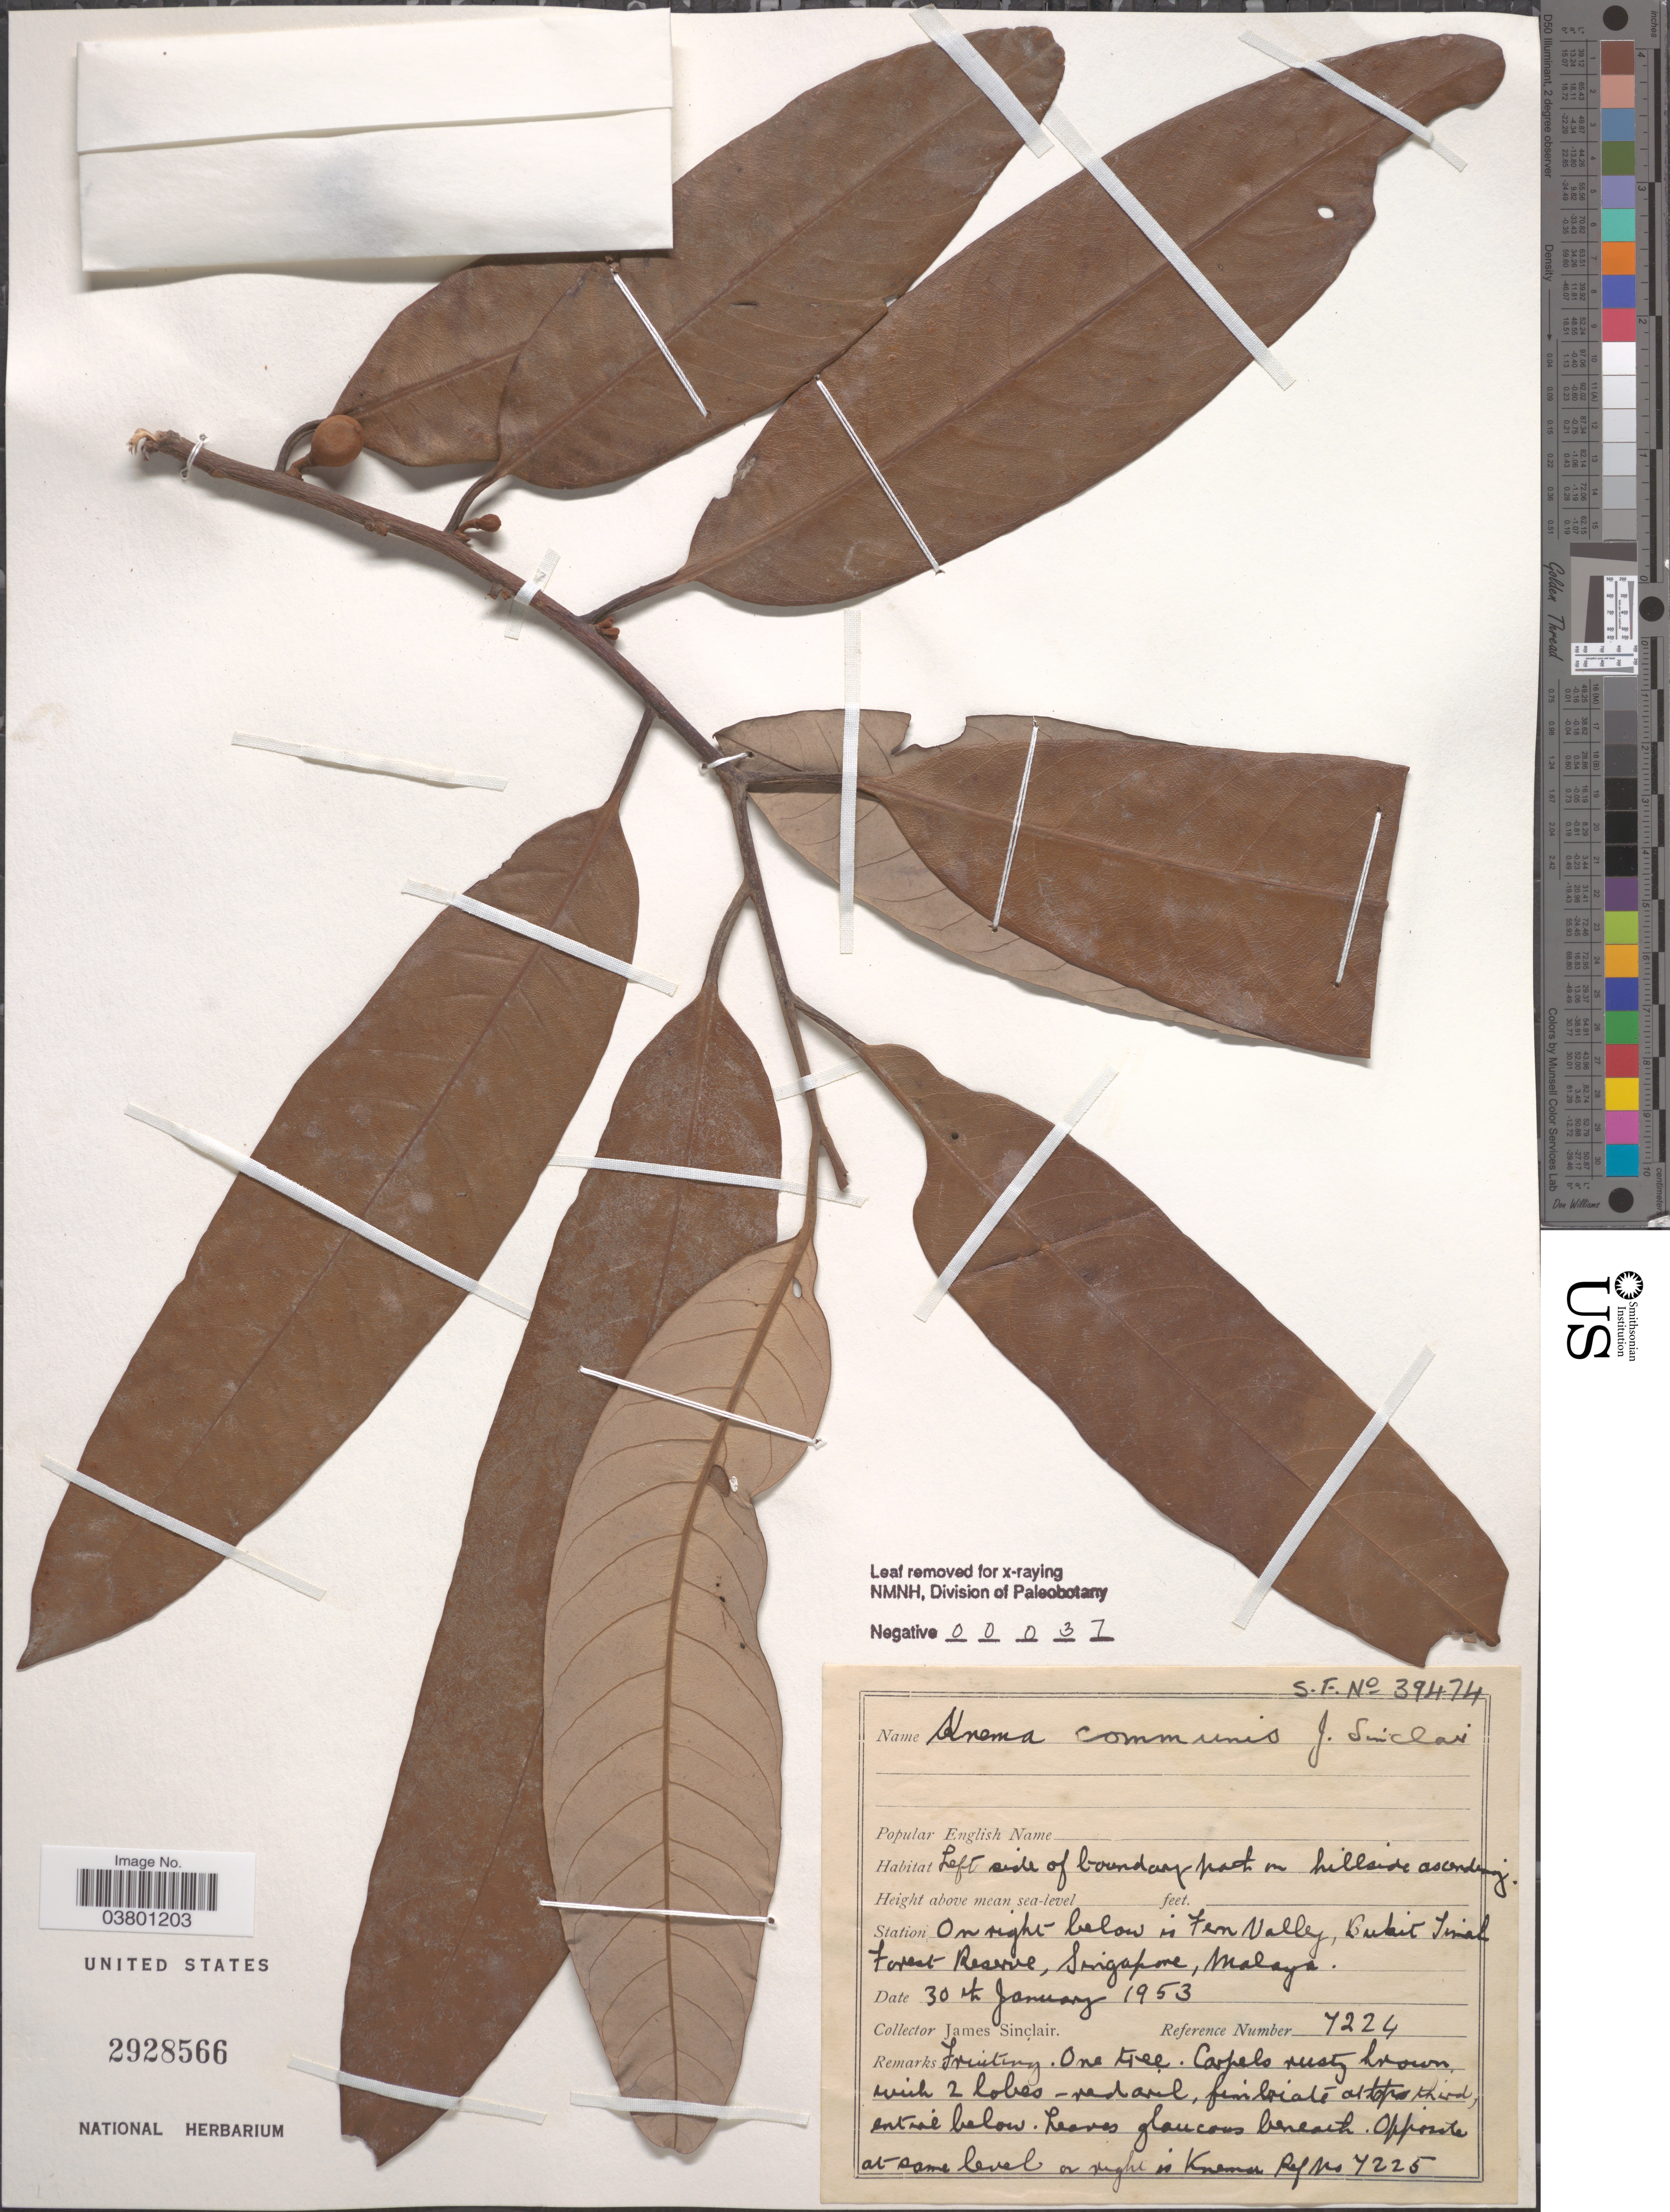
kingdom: Plantae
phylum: Tracheophyta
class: Magnoliopsida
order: Magnoliales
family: Myristicaceae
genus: Knema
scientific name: Knema communis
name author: J. Sinclair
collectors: J. Sinclair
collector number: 7224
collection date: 1953-01-30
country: Singapore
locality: Station On right below is Fern Valley, Bukit Timah Forest Reserve, Malaya.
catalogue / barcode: US 2928566